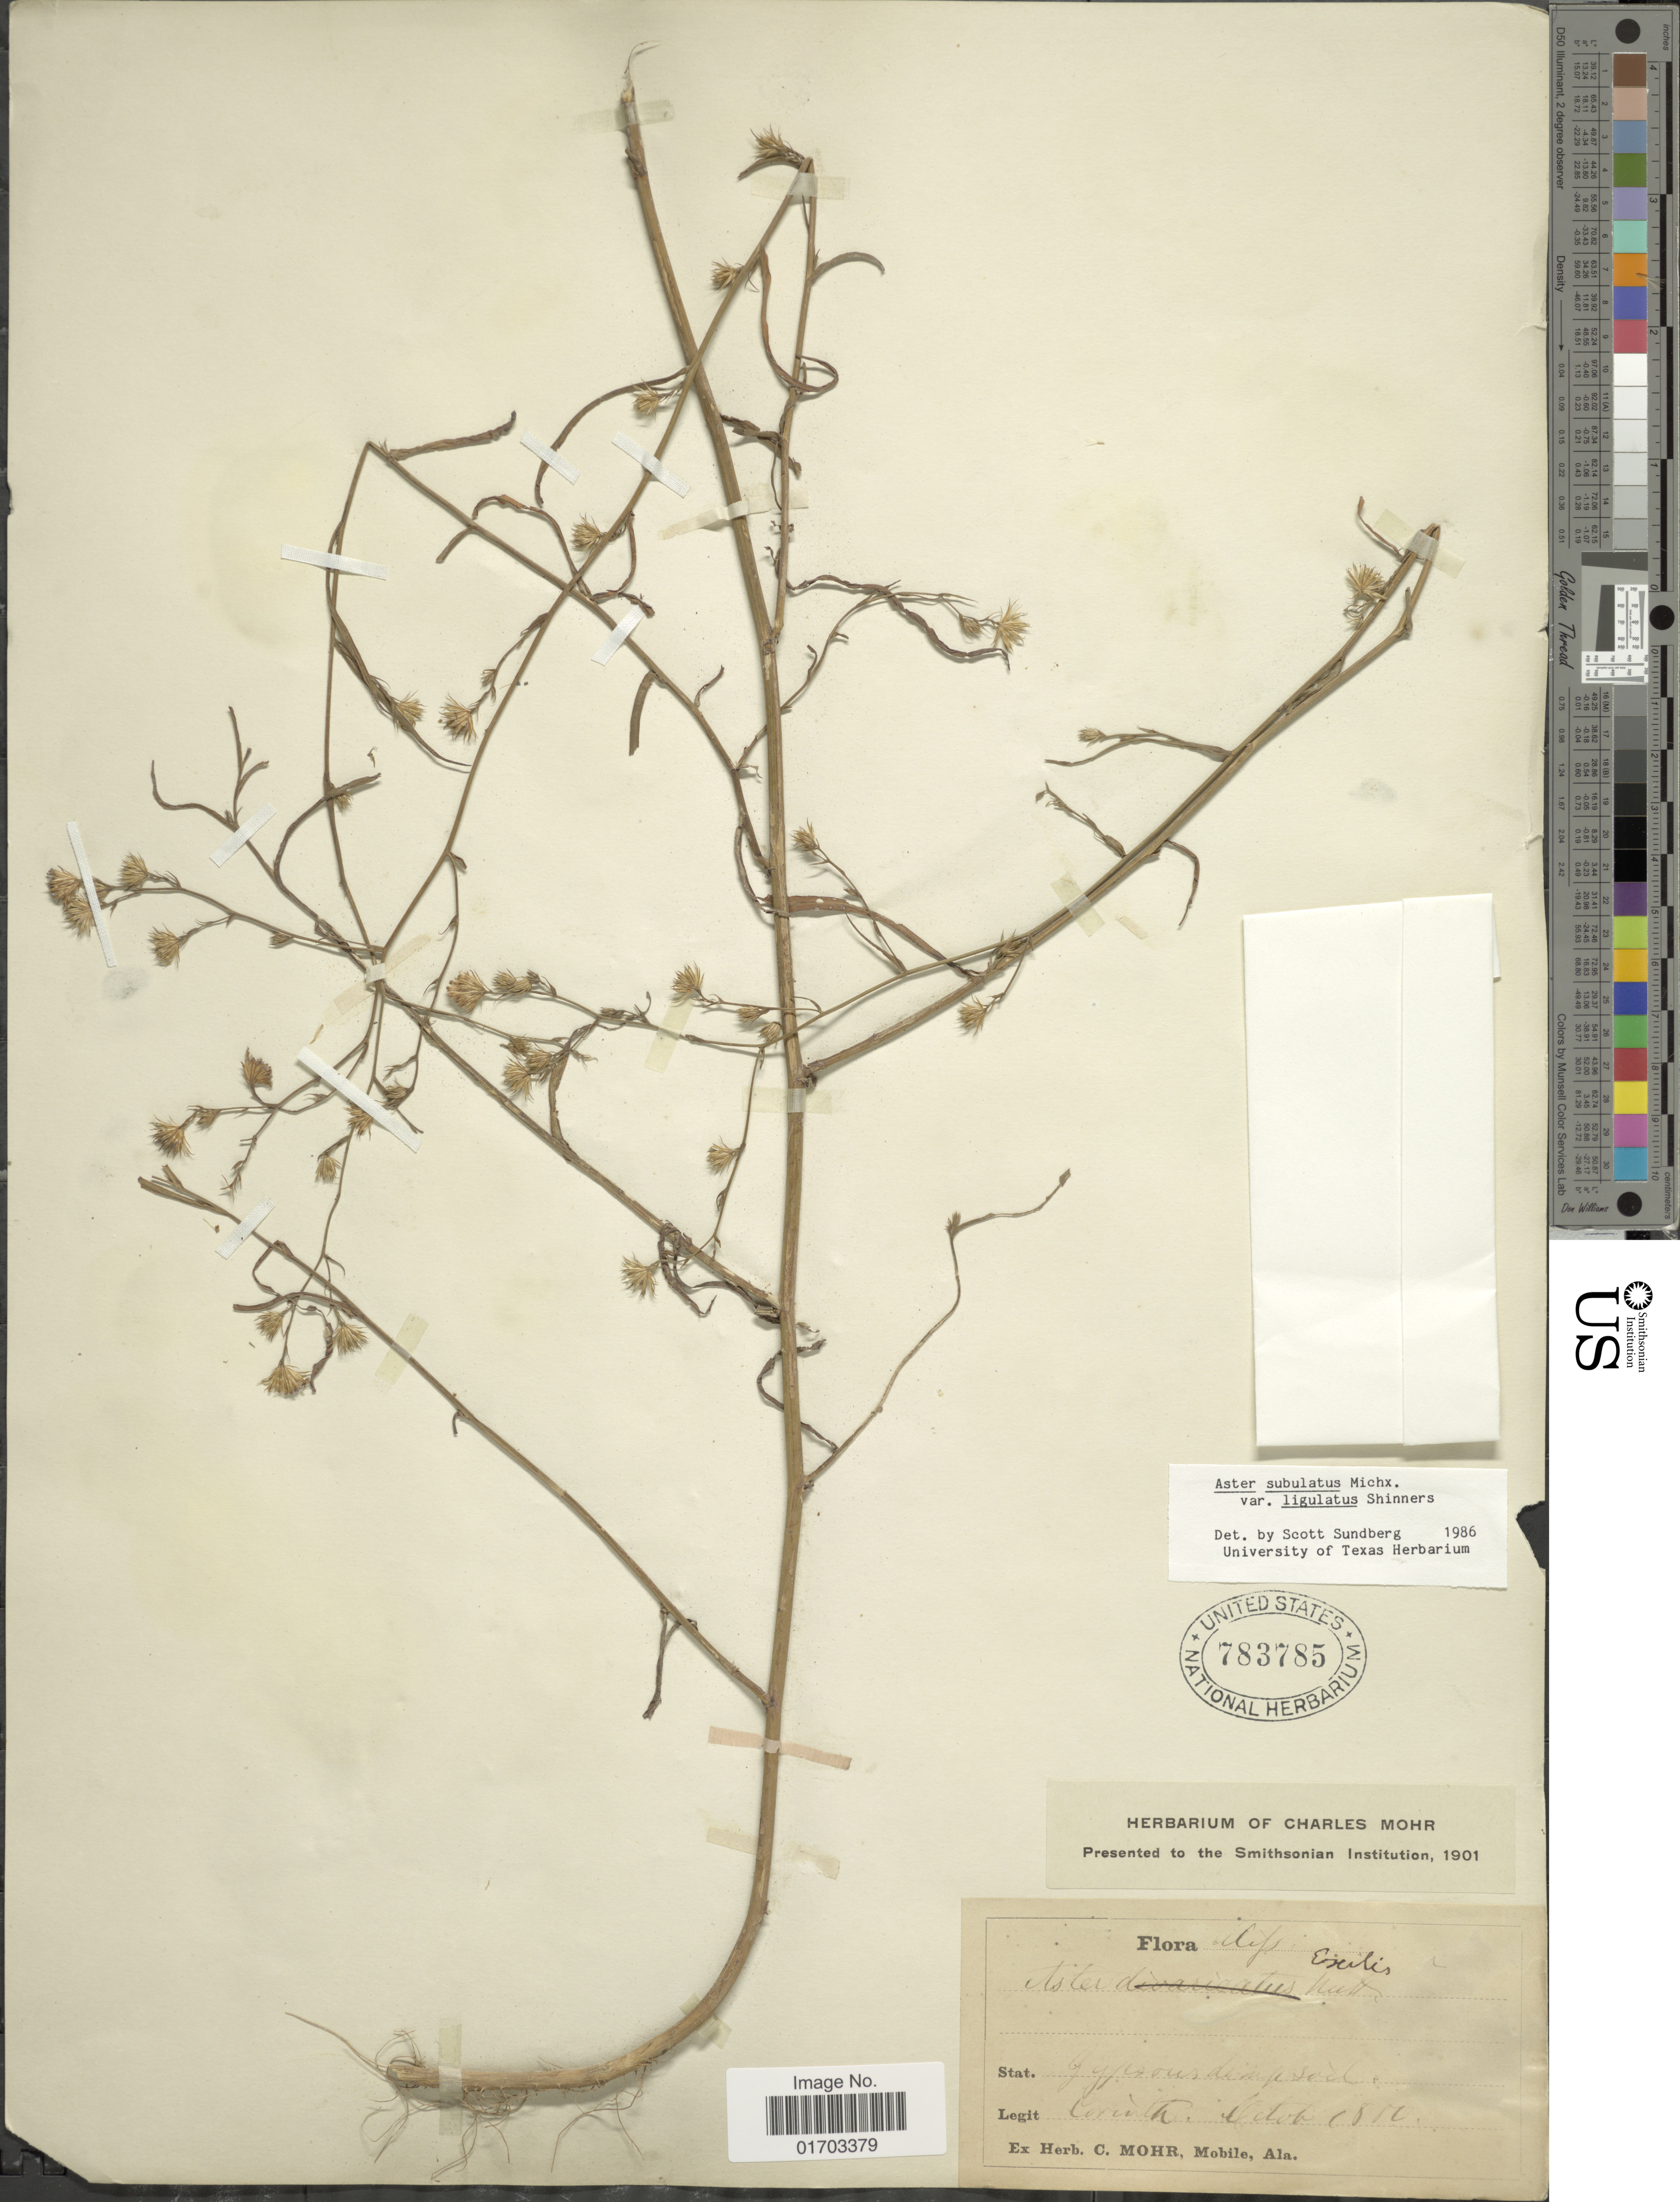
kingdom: Plantae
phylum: Tracheophyta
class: Magnoliopsida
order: Asterales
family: Asteraceae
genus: Symphyotrichum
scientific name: Symphyotrichum subulatum var. ligulatum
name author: (Shinners) S.D. Sundb.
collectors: Corinth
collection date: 1800-10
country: United States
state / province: Mississippi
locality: Ilifs, Gypsous damp soil.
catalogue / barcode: US 783785